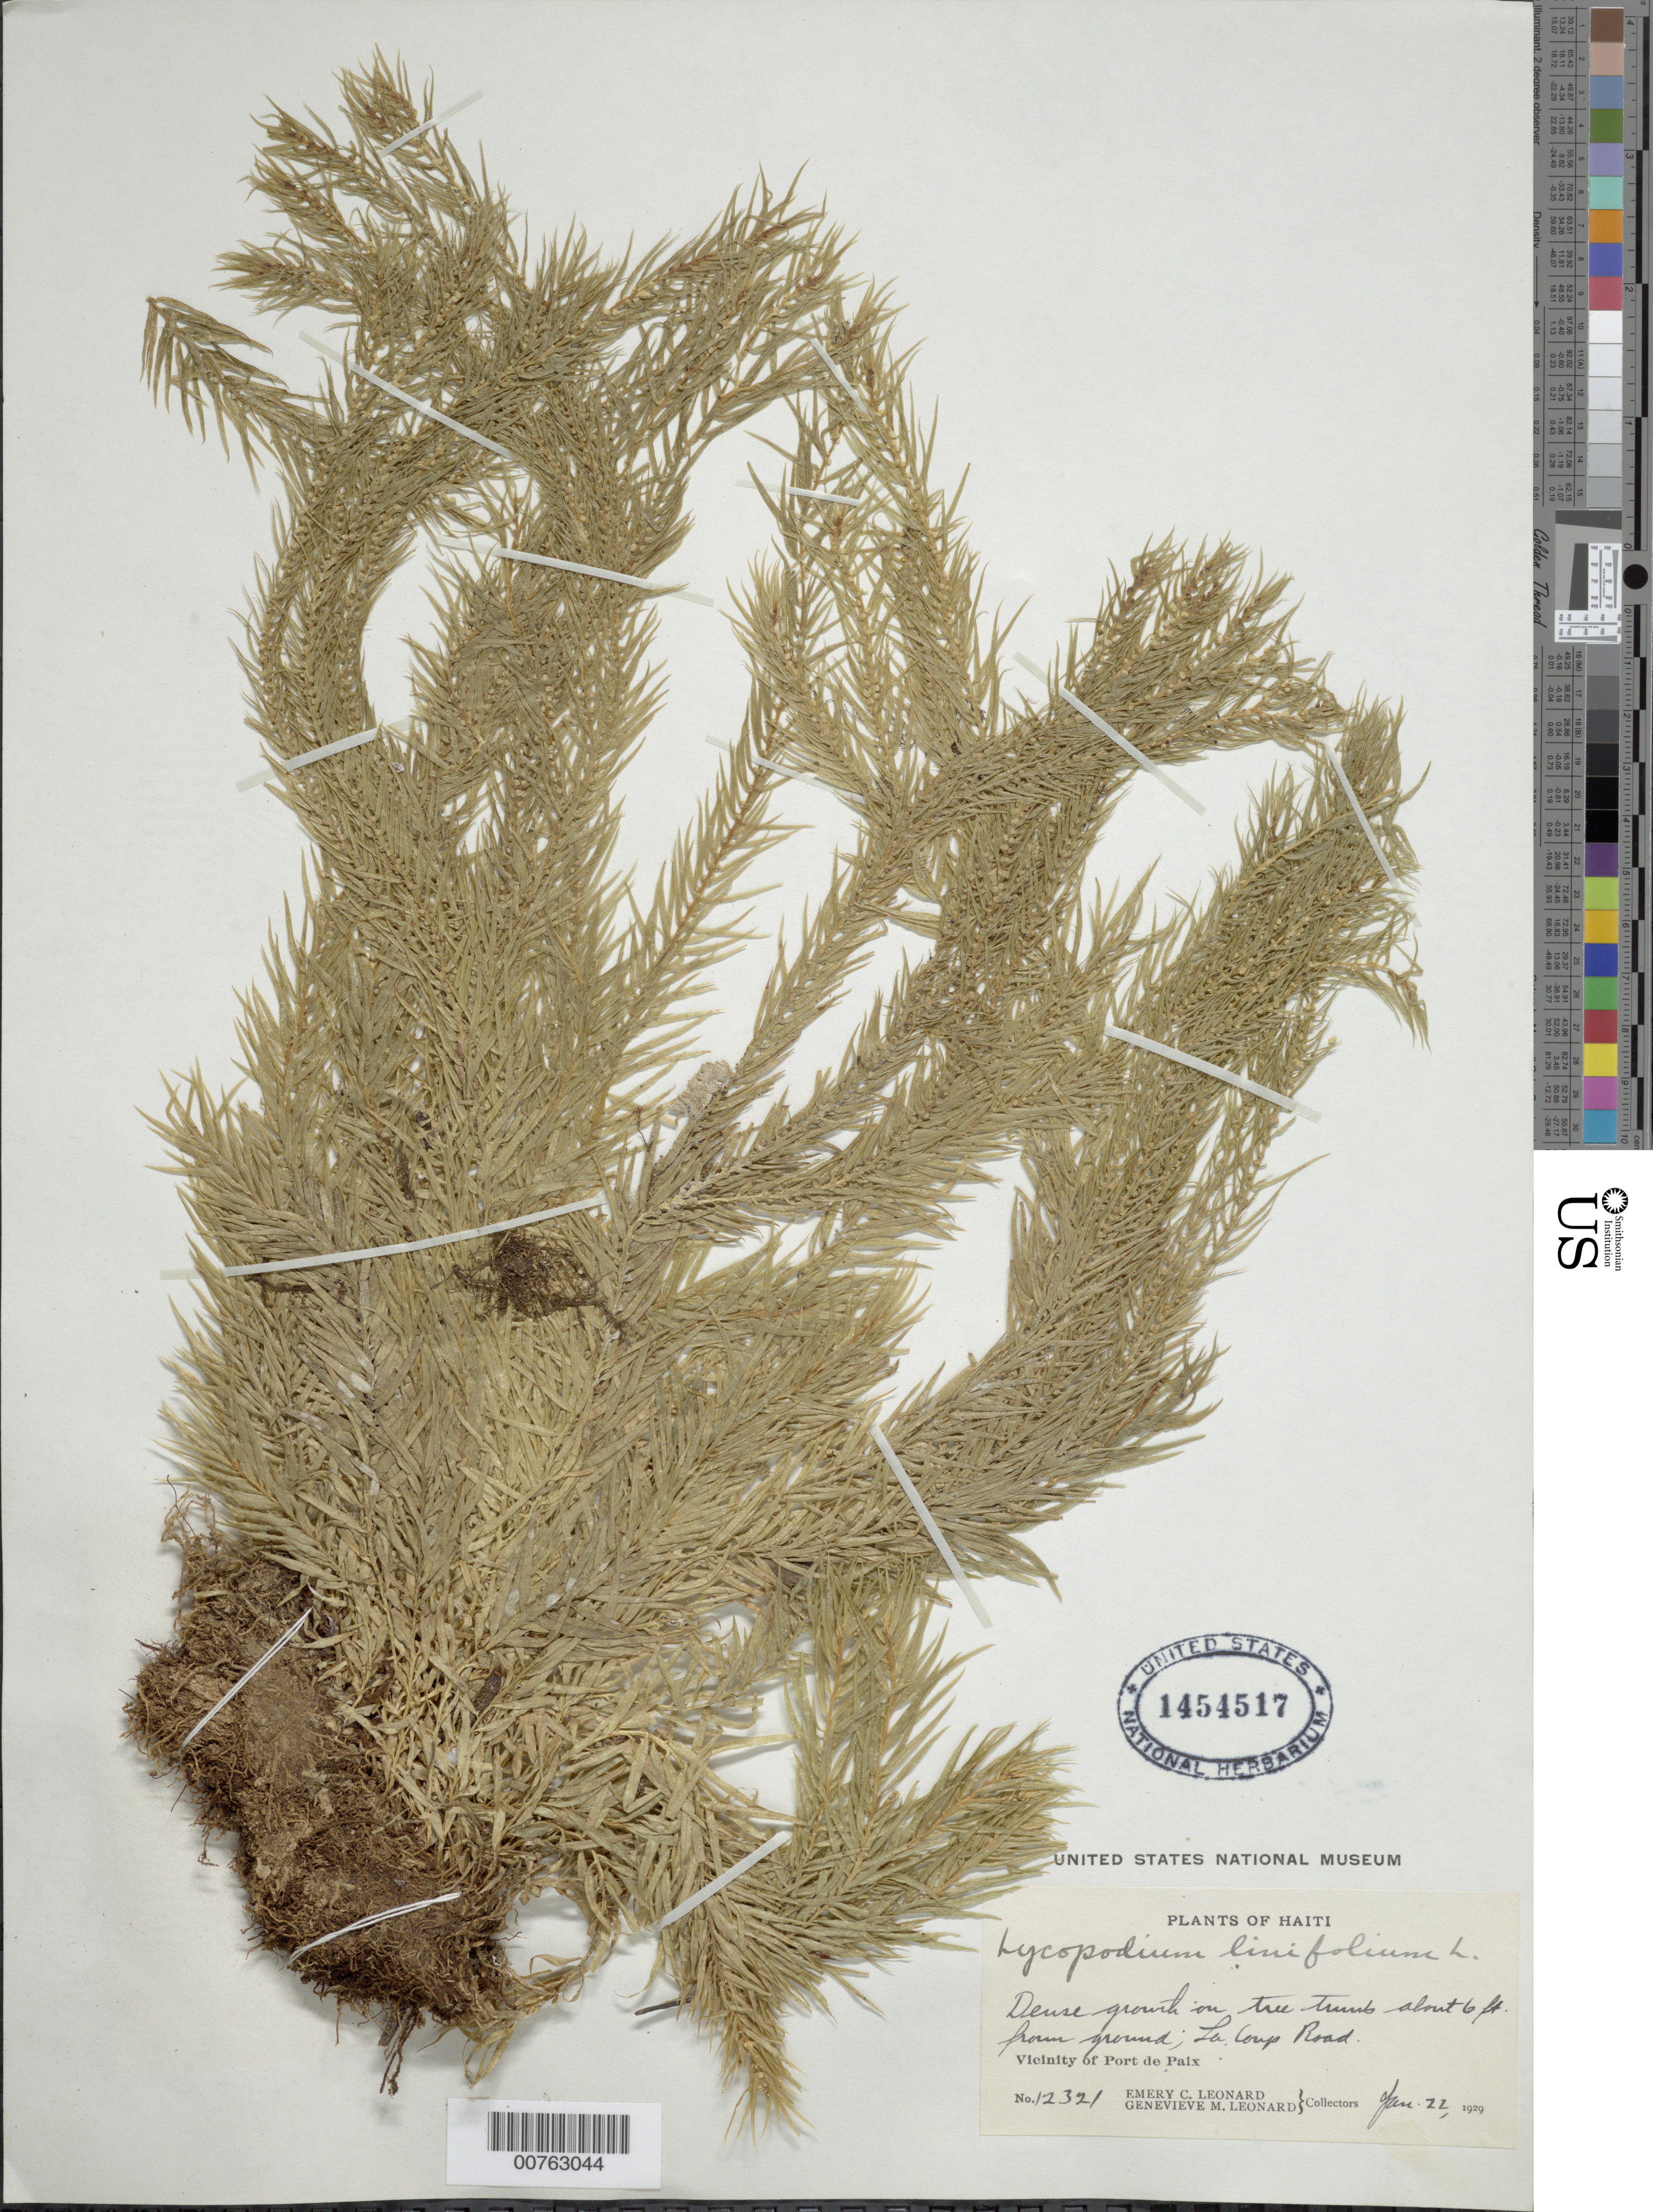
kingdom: Plantae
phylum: Tracheophyta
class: Lycopodiopsida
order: Lycopodiales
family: Lycopodiaceae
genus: Phlegmariurus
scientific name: Phlegmariurus linifolius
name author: (L.) B. Øllg.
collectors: E. C. Leonard & G. M. Leonard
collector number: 12321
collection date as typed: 22 Jan 1929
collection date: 1929-01-22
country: Haiti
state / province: Nord-Óuest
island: Hispaniola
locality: Vicinity of Port de PaiDepartement du NordOuest. La Coup Road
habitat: Dense growth on tree trunks, about 6 ft from ground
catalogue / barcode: US 1454517